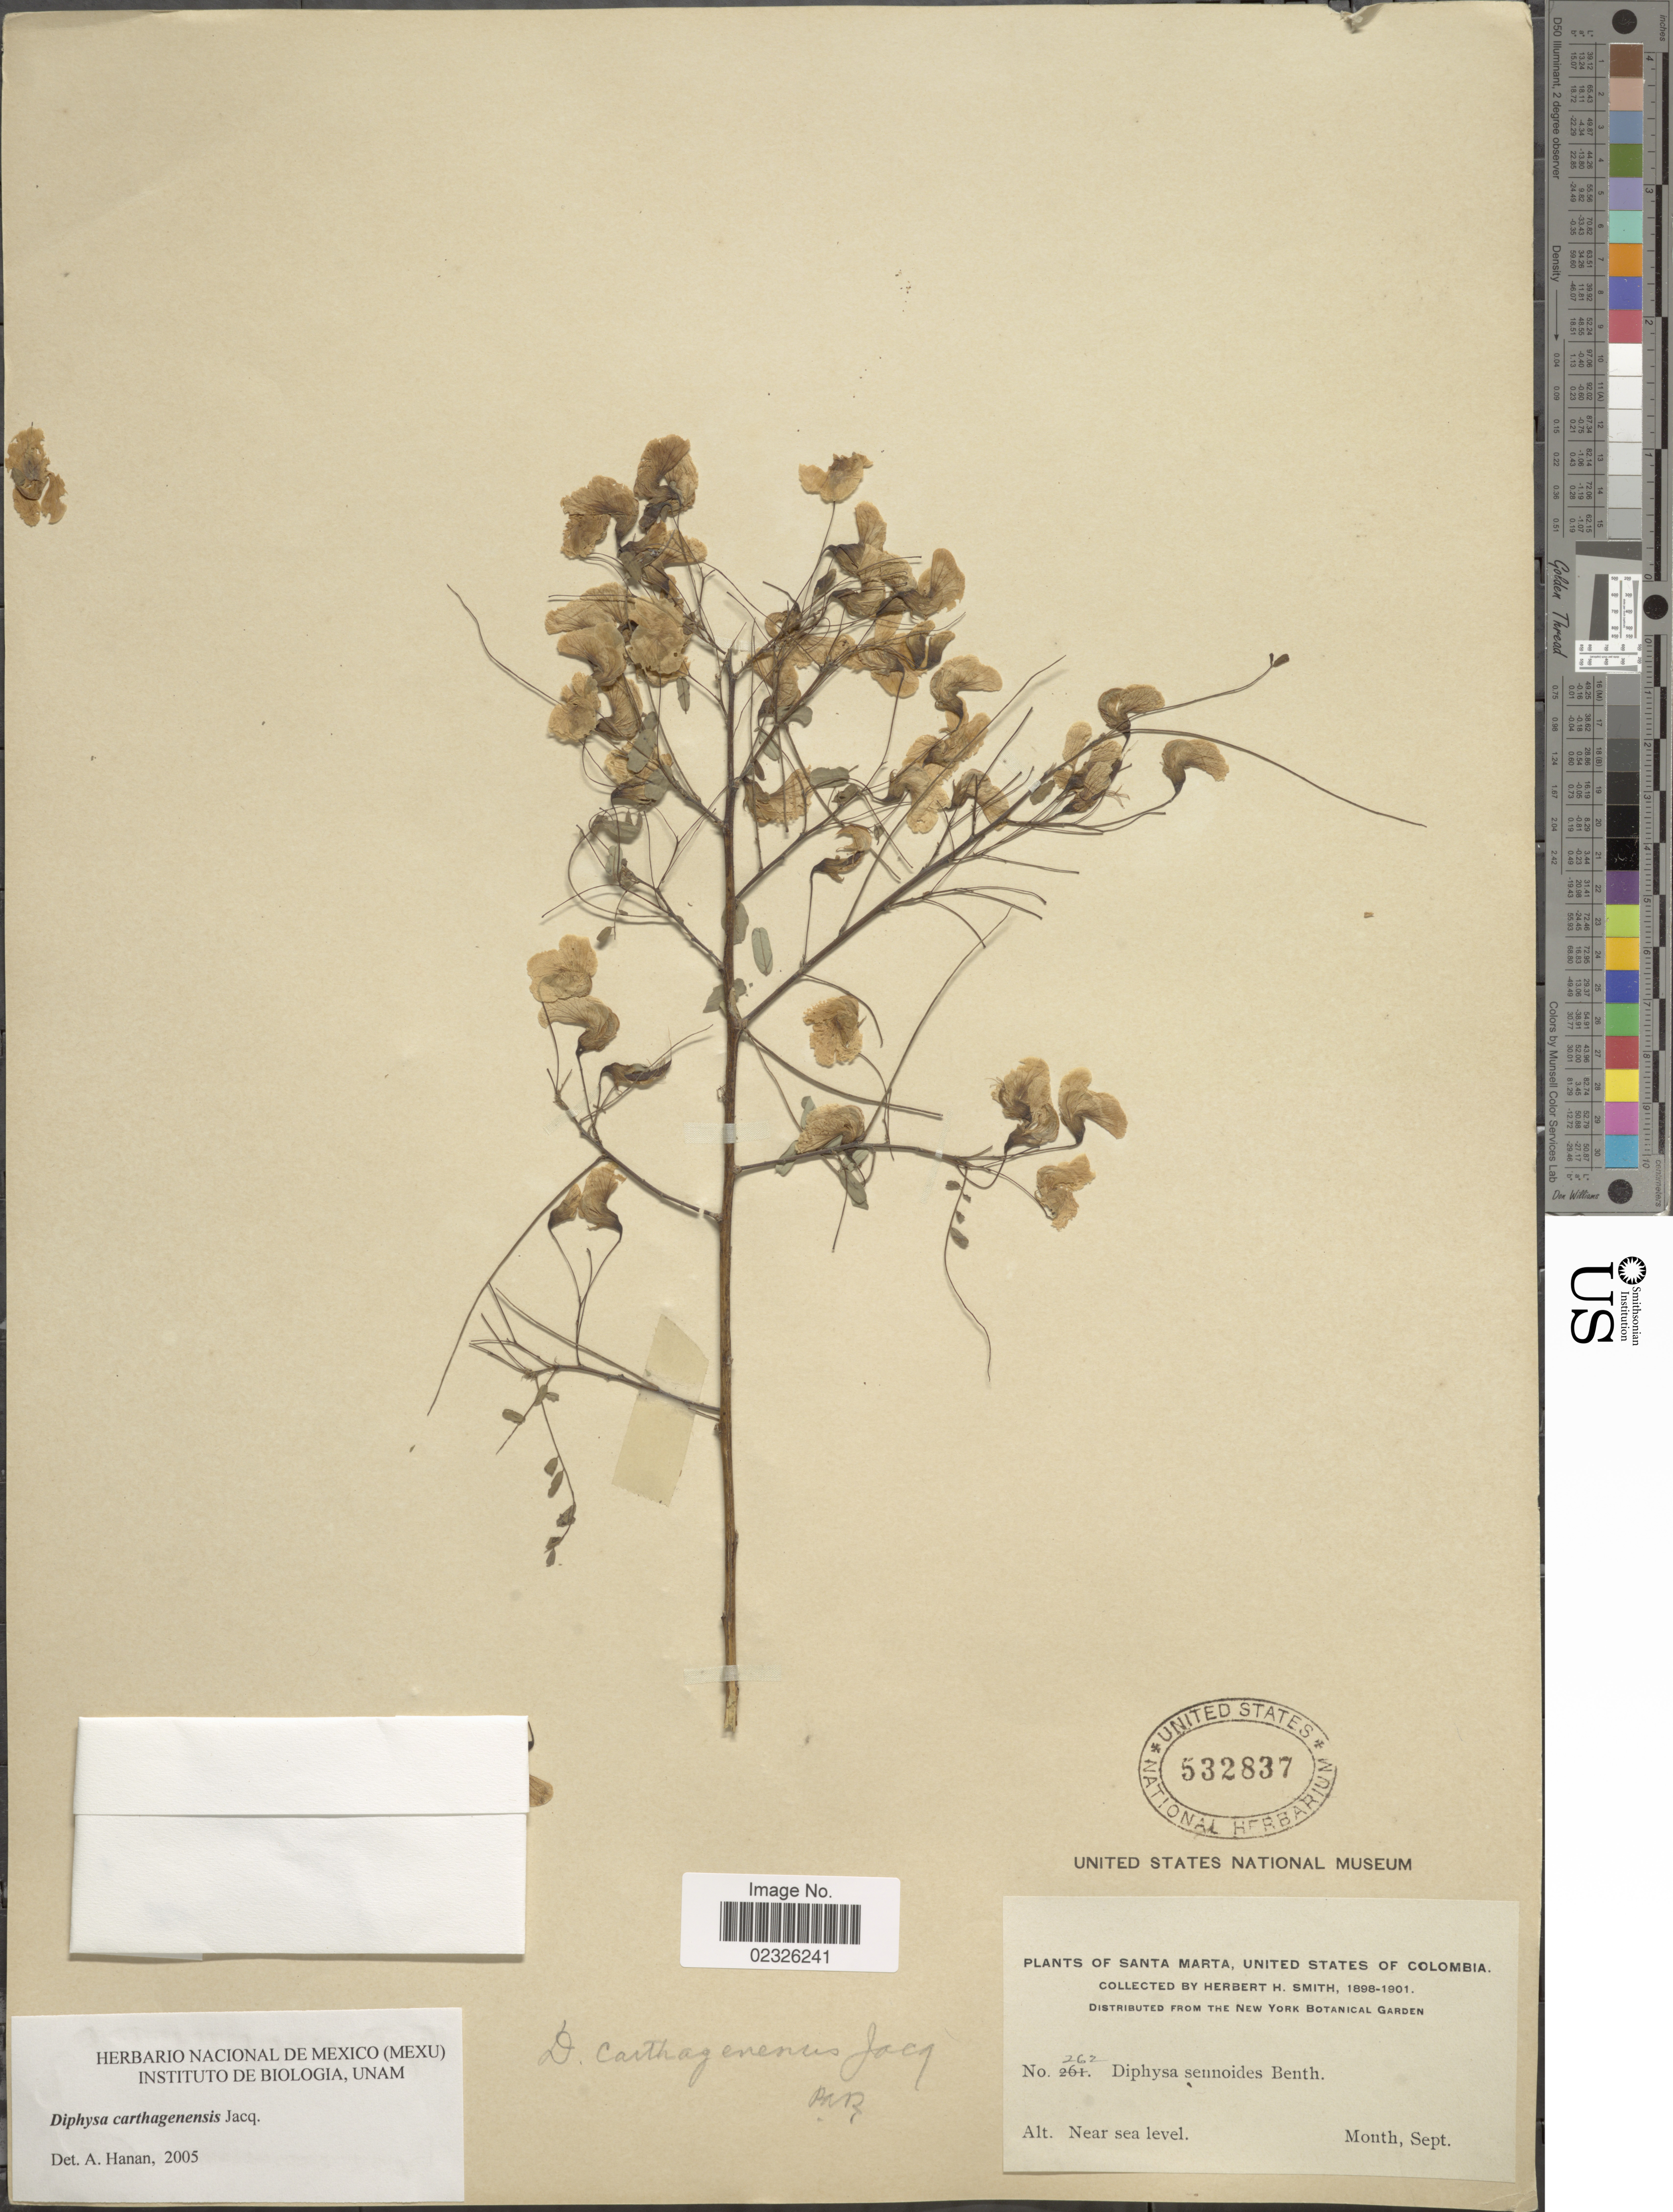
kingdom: Plantae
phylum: Tracheophyta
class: Magnoliopsida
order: Fabales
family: Fabaceae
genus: Diphysa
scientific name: Diphysa carthagenensis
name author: Jacq.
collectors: Herbert H. Smith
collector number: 262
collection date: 1898-09/1901-09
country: Colombia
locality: Santa Marts, United States of Colombia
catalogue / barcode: US 532837